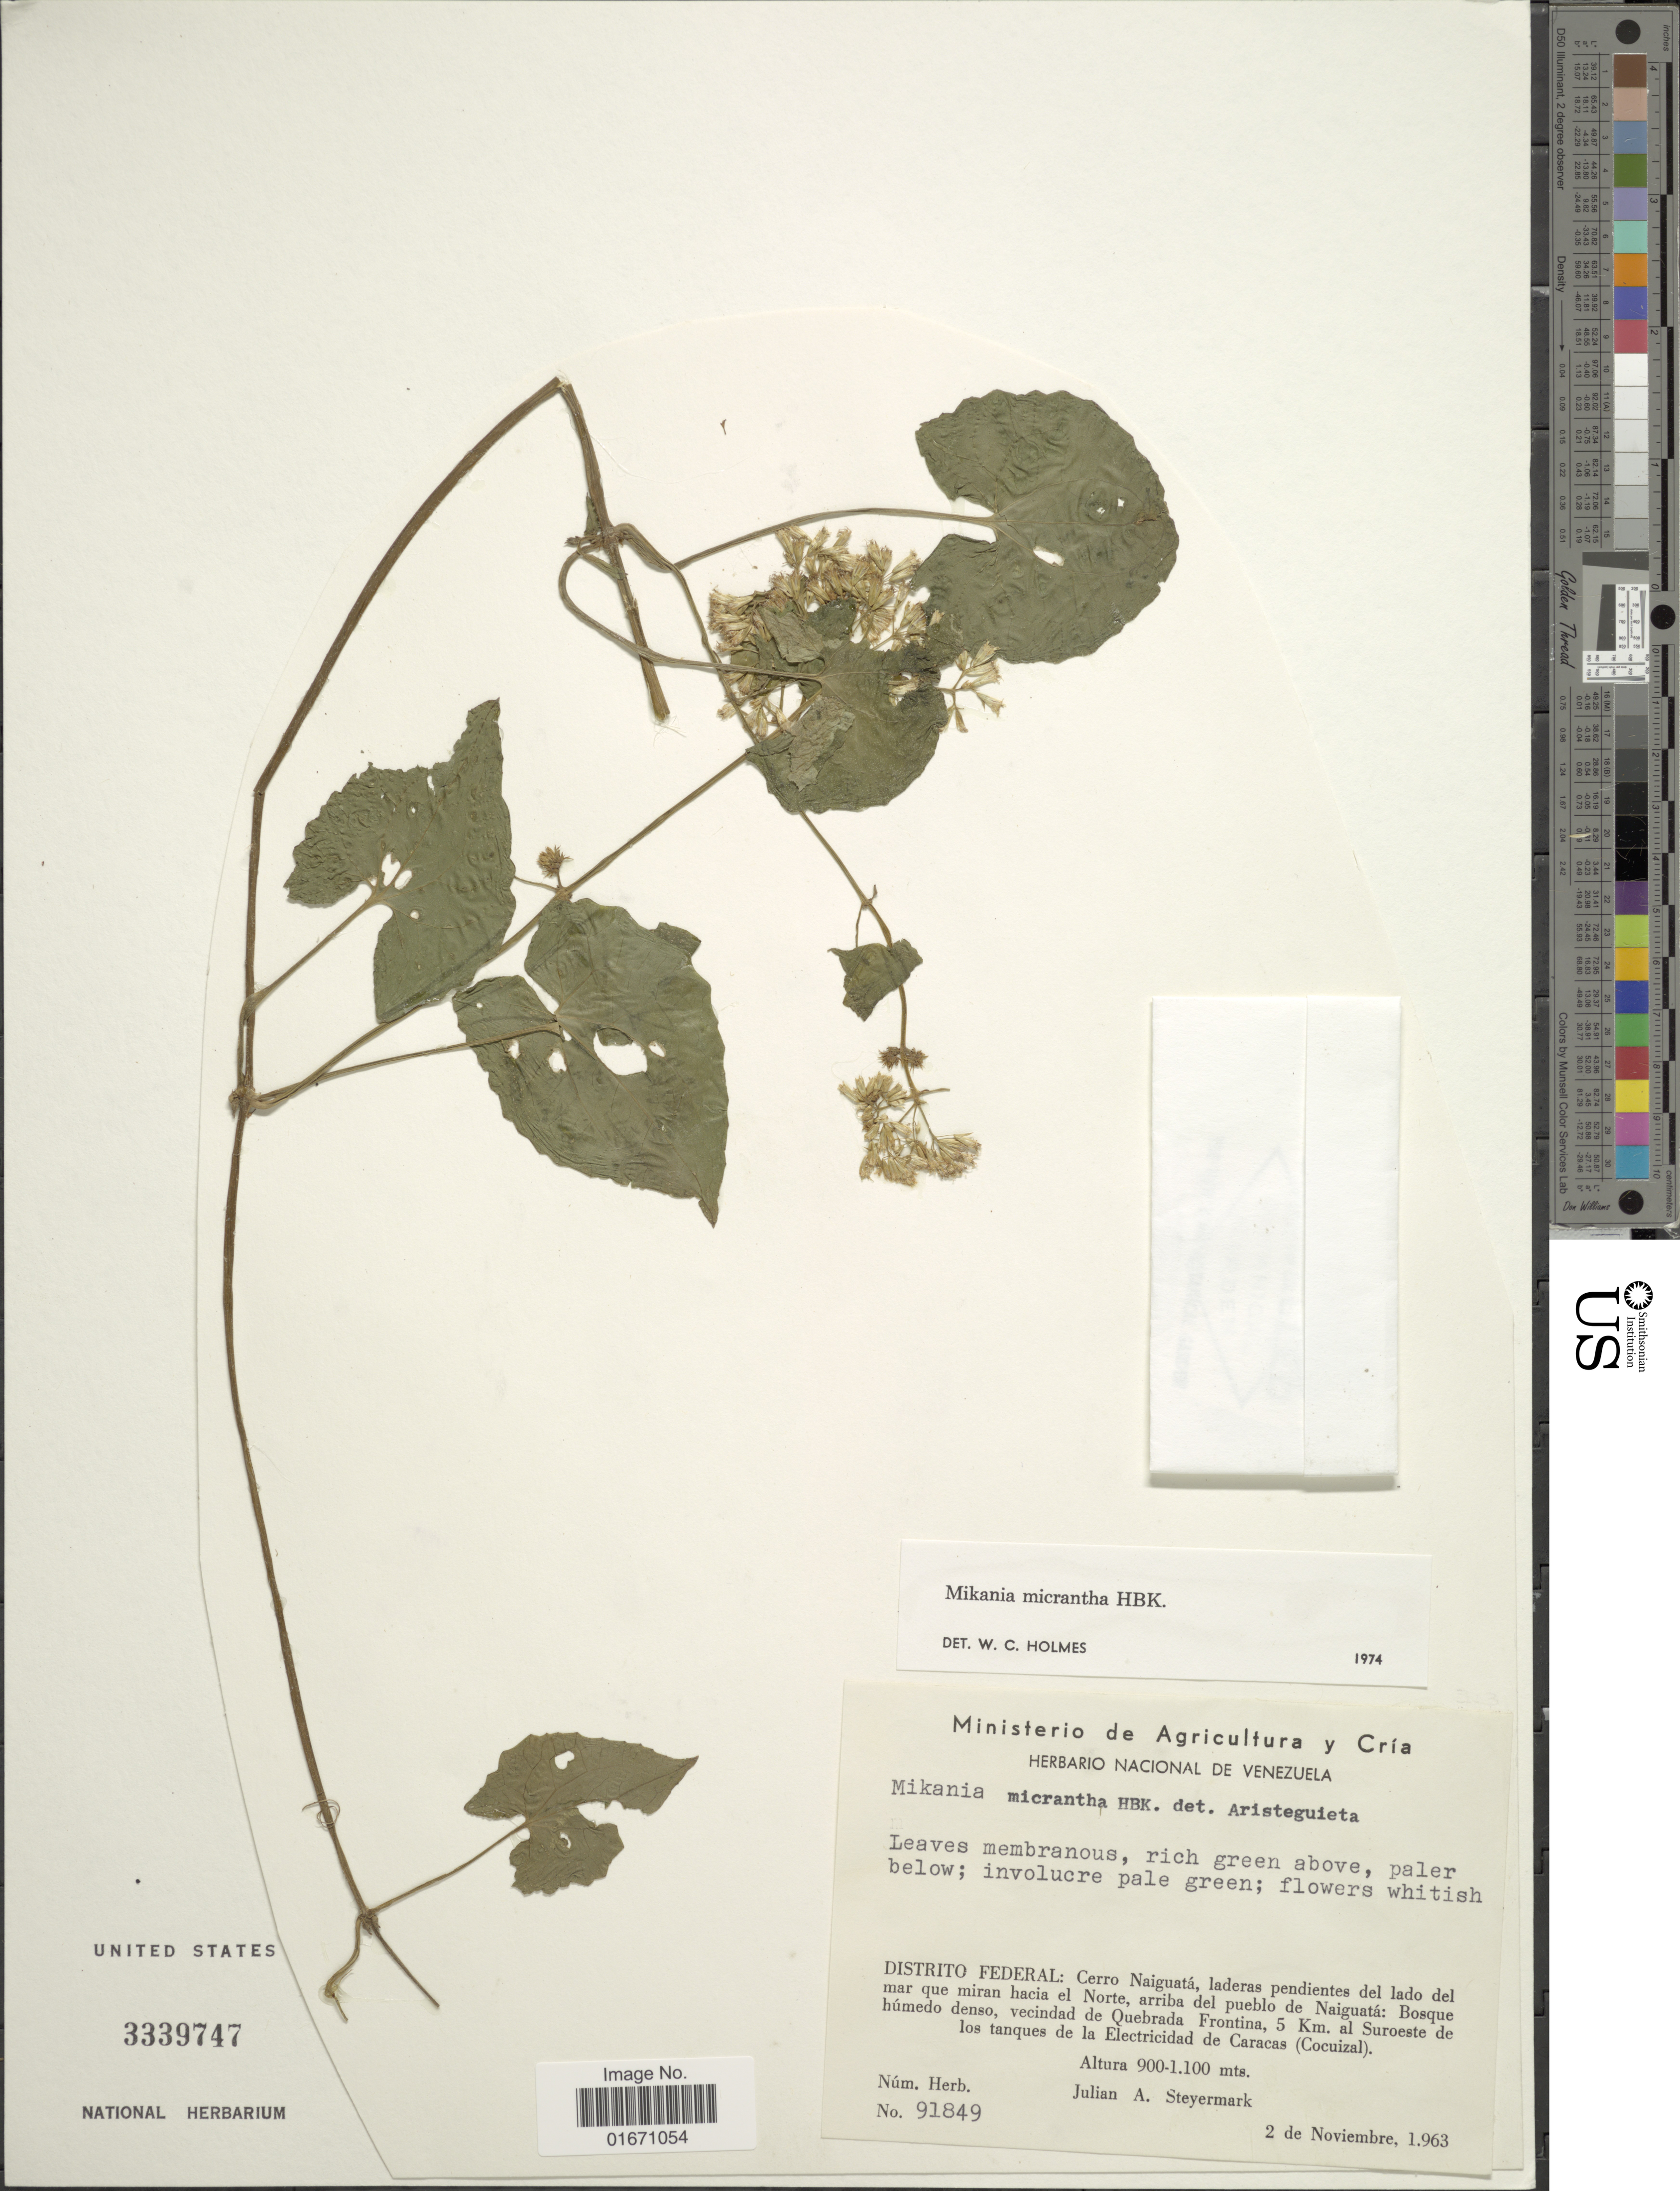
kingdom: Plantae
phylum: Tracheophyta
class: Magnoliopsida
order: Asterales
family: Asteraceae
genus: Mikania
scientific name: Mikania micrantha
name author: Kunth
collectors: J. Steyermark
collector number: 91849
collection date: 1963-11-02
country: Venezuela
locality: Distrito Federal, Cerro Naiguata, laderas pendientes del lado del mar que miran hacia el Norte, arriba del pueblo de Naiguata, vecindad de Quebrada Frontina, 5 km al Suroeste de los tanques de la Electricidad de Caracas (Cocuizal)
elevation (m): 900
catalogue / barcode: US 3339747